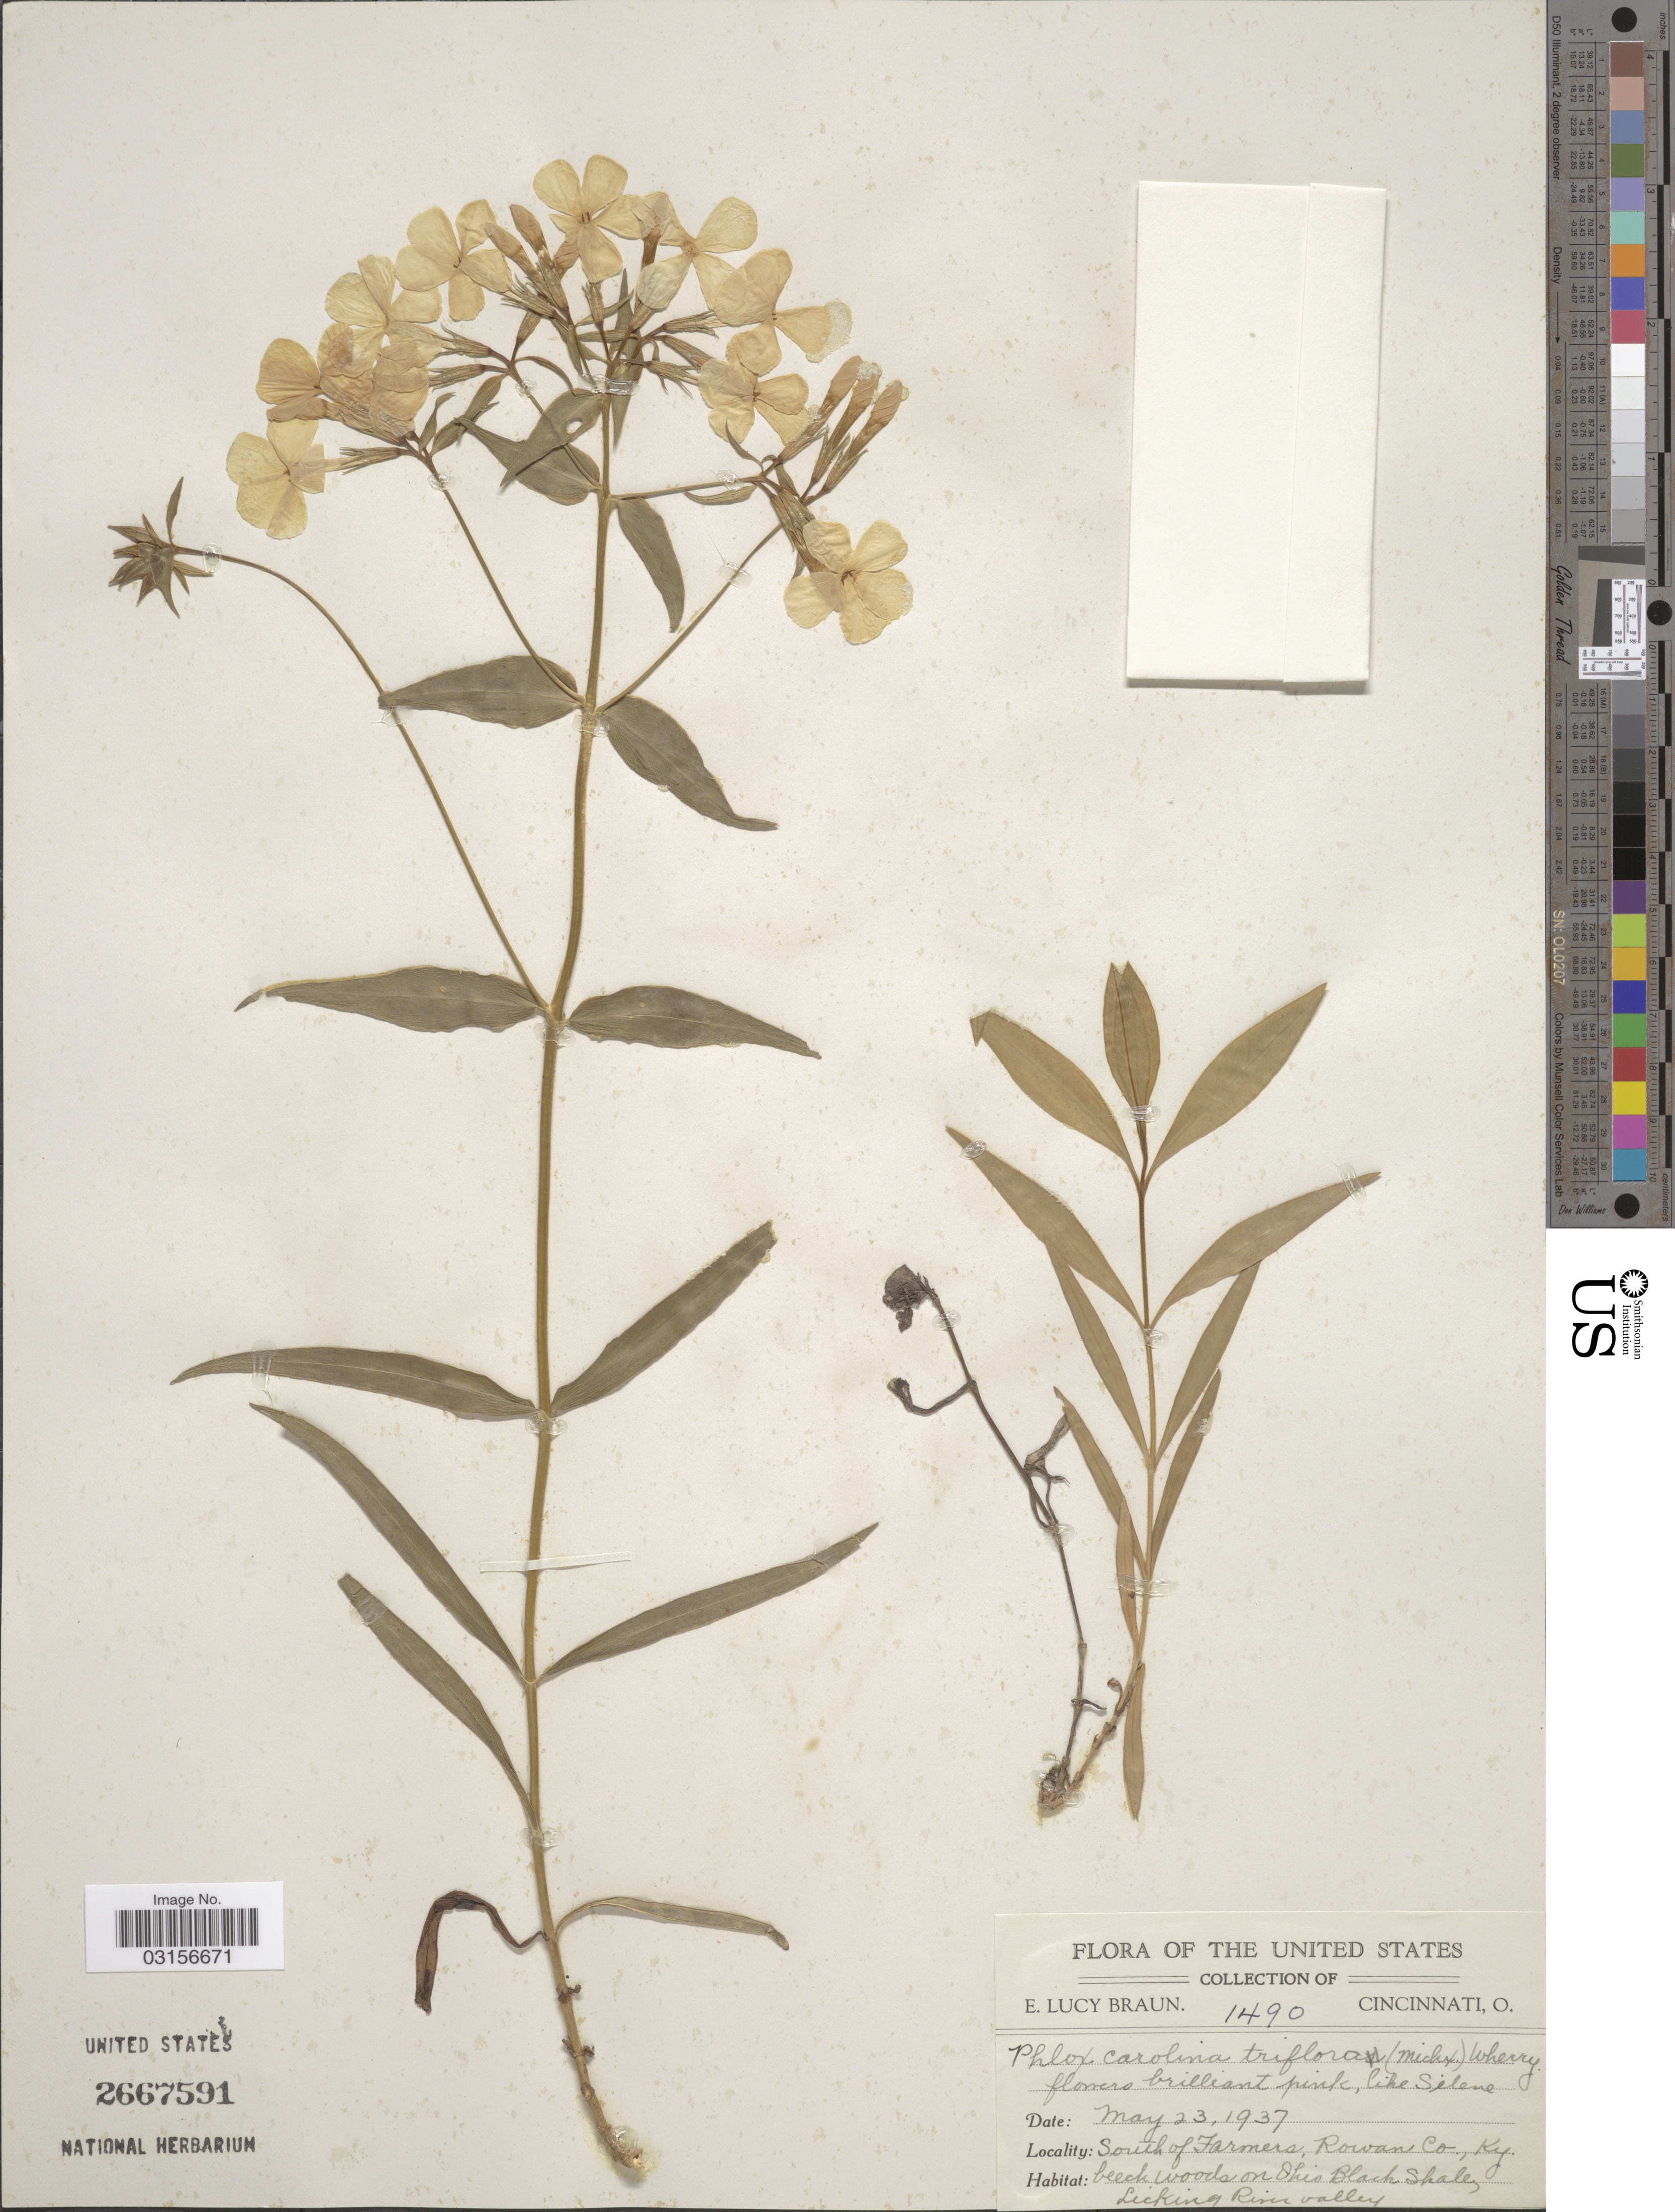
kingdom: Plantae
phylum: Tracheophyta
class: Magnoliopsida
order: Ericales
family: Polemoniaceae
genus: Phlox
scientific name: Phlox glaberrima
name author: L.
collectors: E. L. Braun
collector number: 1490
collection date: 1937-05-23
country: United States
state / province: Kentucky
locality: South of Farmers, Rowan Co., Ky., beeck woods on Ohio Black Shale.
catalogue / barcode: US 2667591